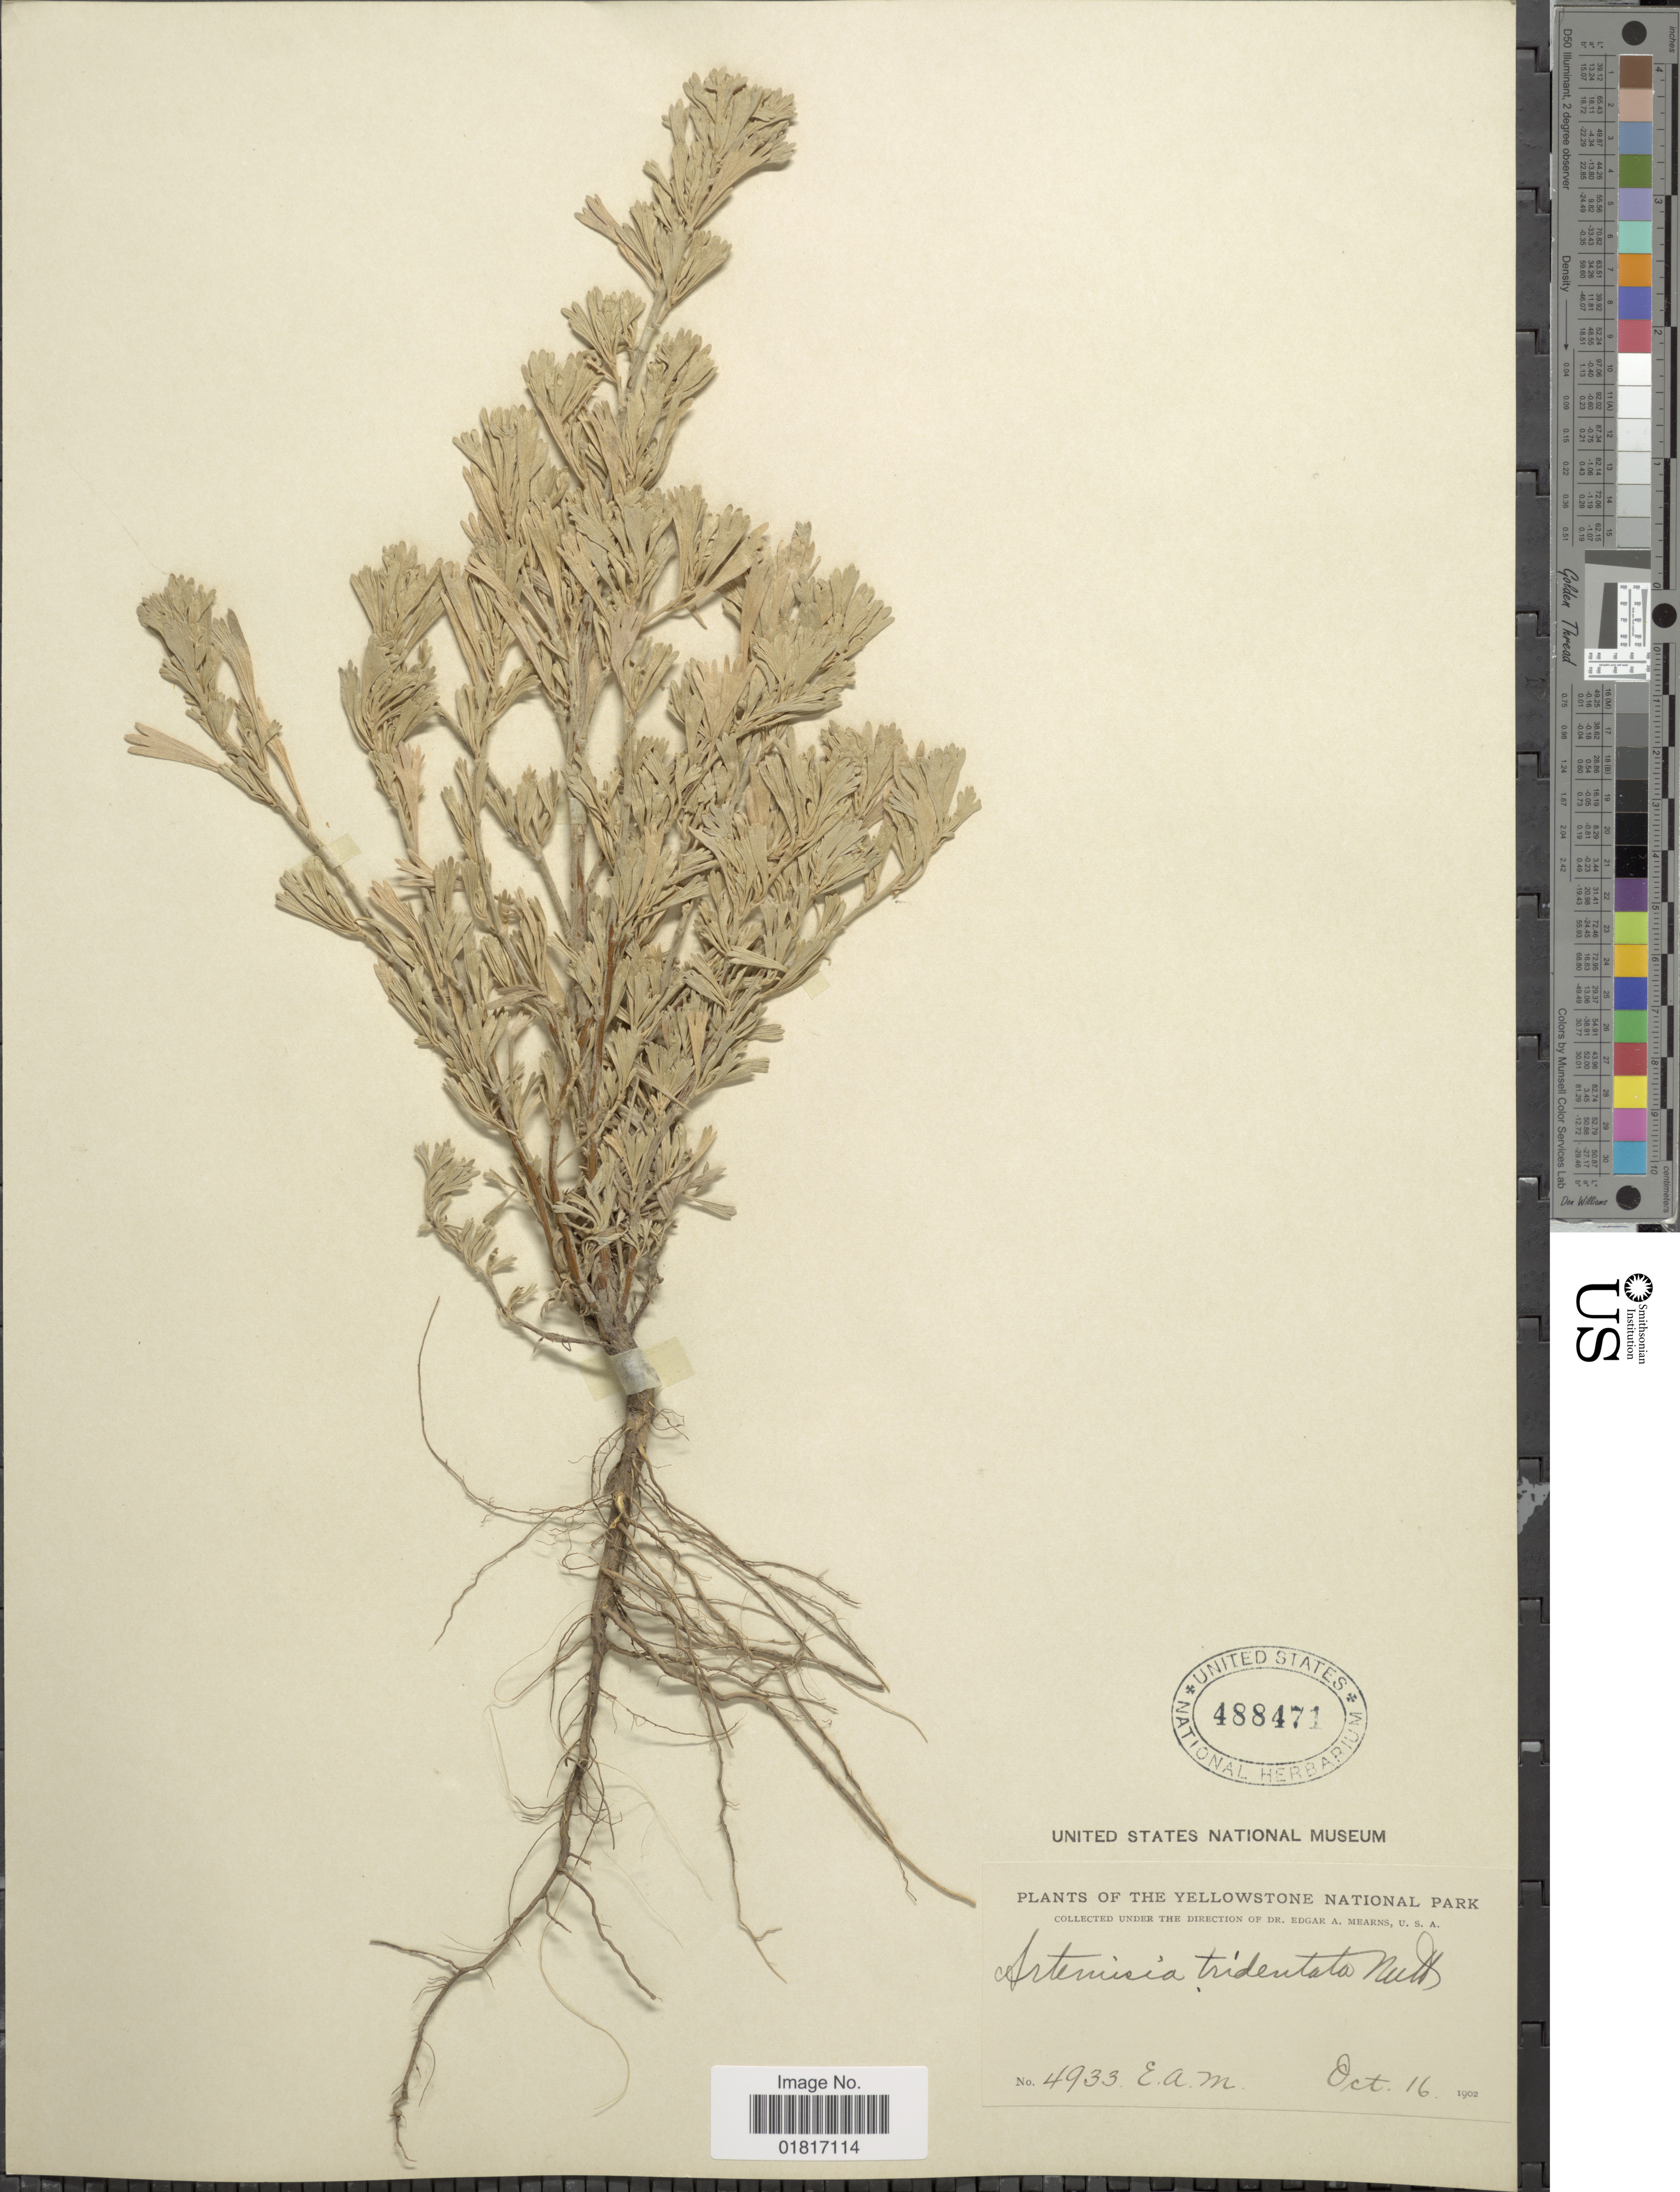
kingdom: Plantae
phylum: Tracheophyta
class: Magnoliopsida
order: Asterales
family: Asteraceae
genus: Artemisia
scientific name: Artemisia tridentata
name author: Nutt.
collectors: E. A. Mearns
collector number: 4933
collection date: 1902-10-16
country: United States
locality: The Yellowstone National Park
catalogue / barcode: US 488471